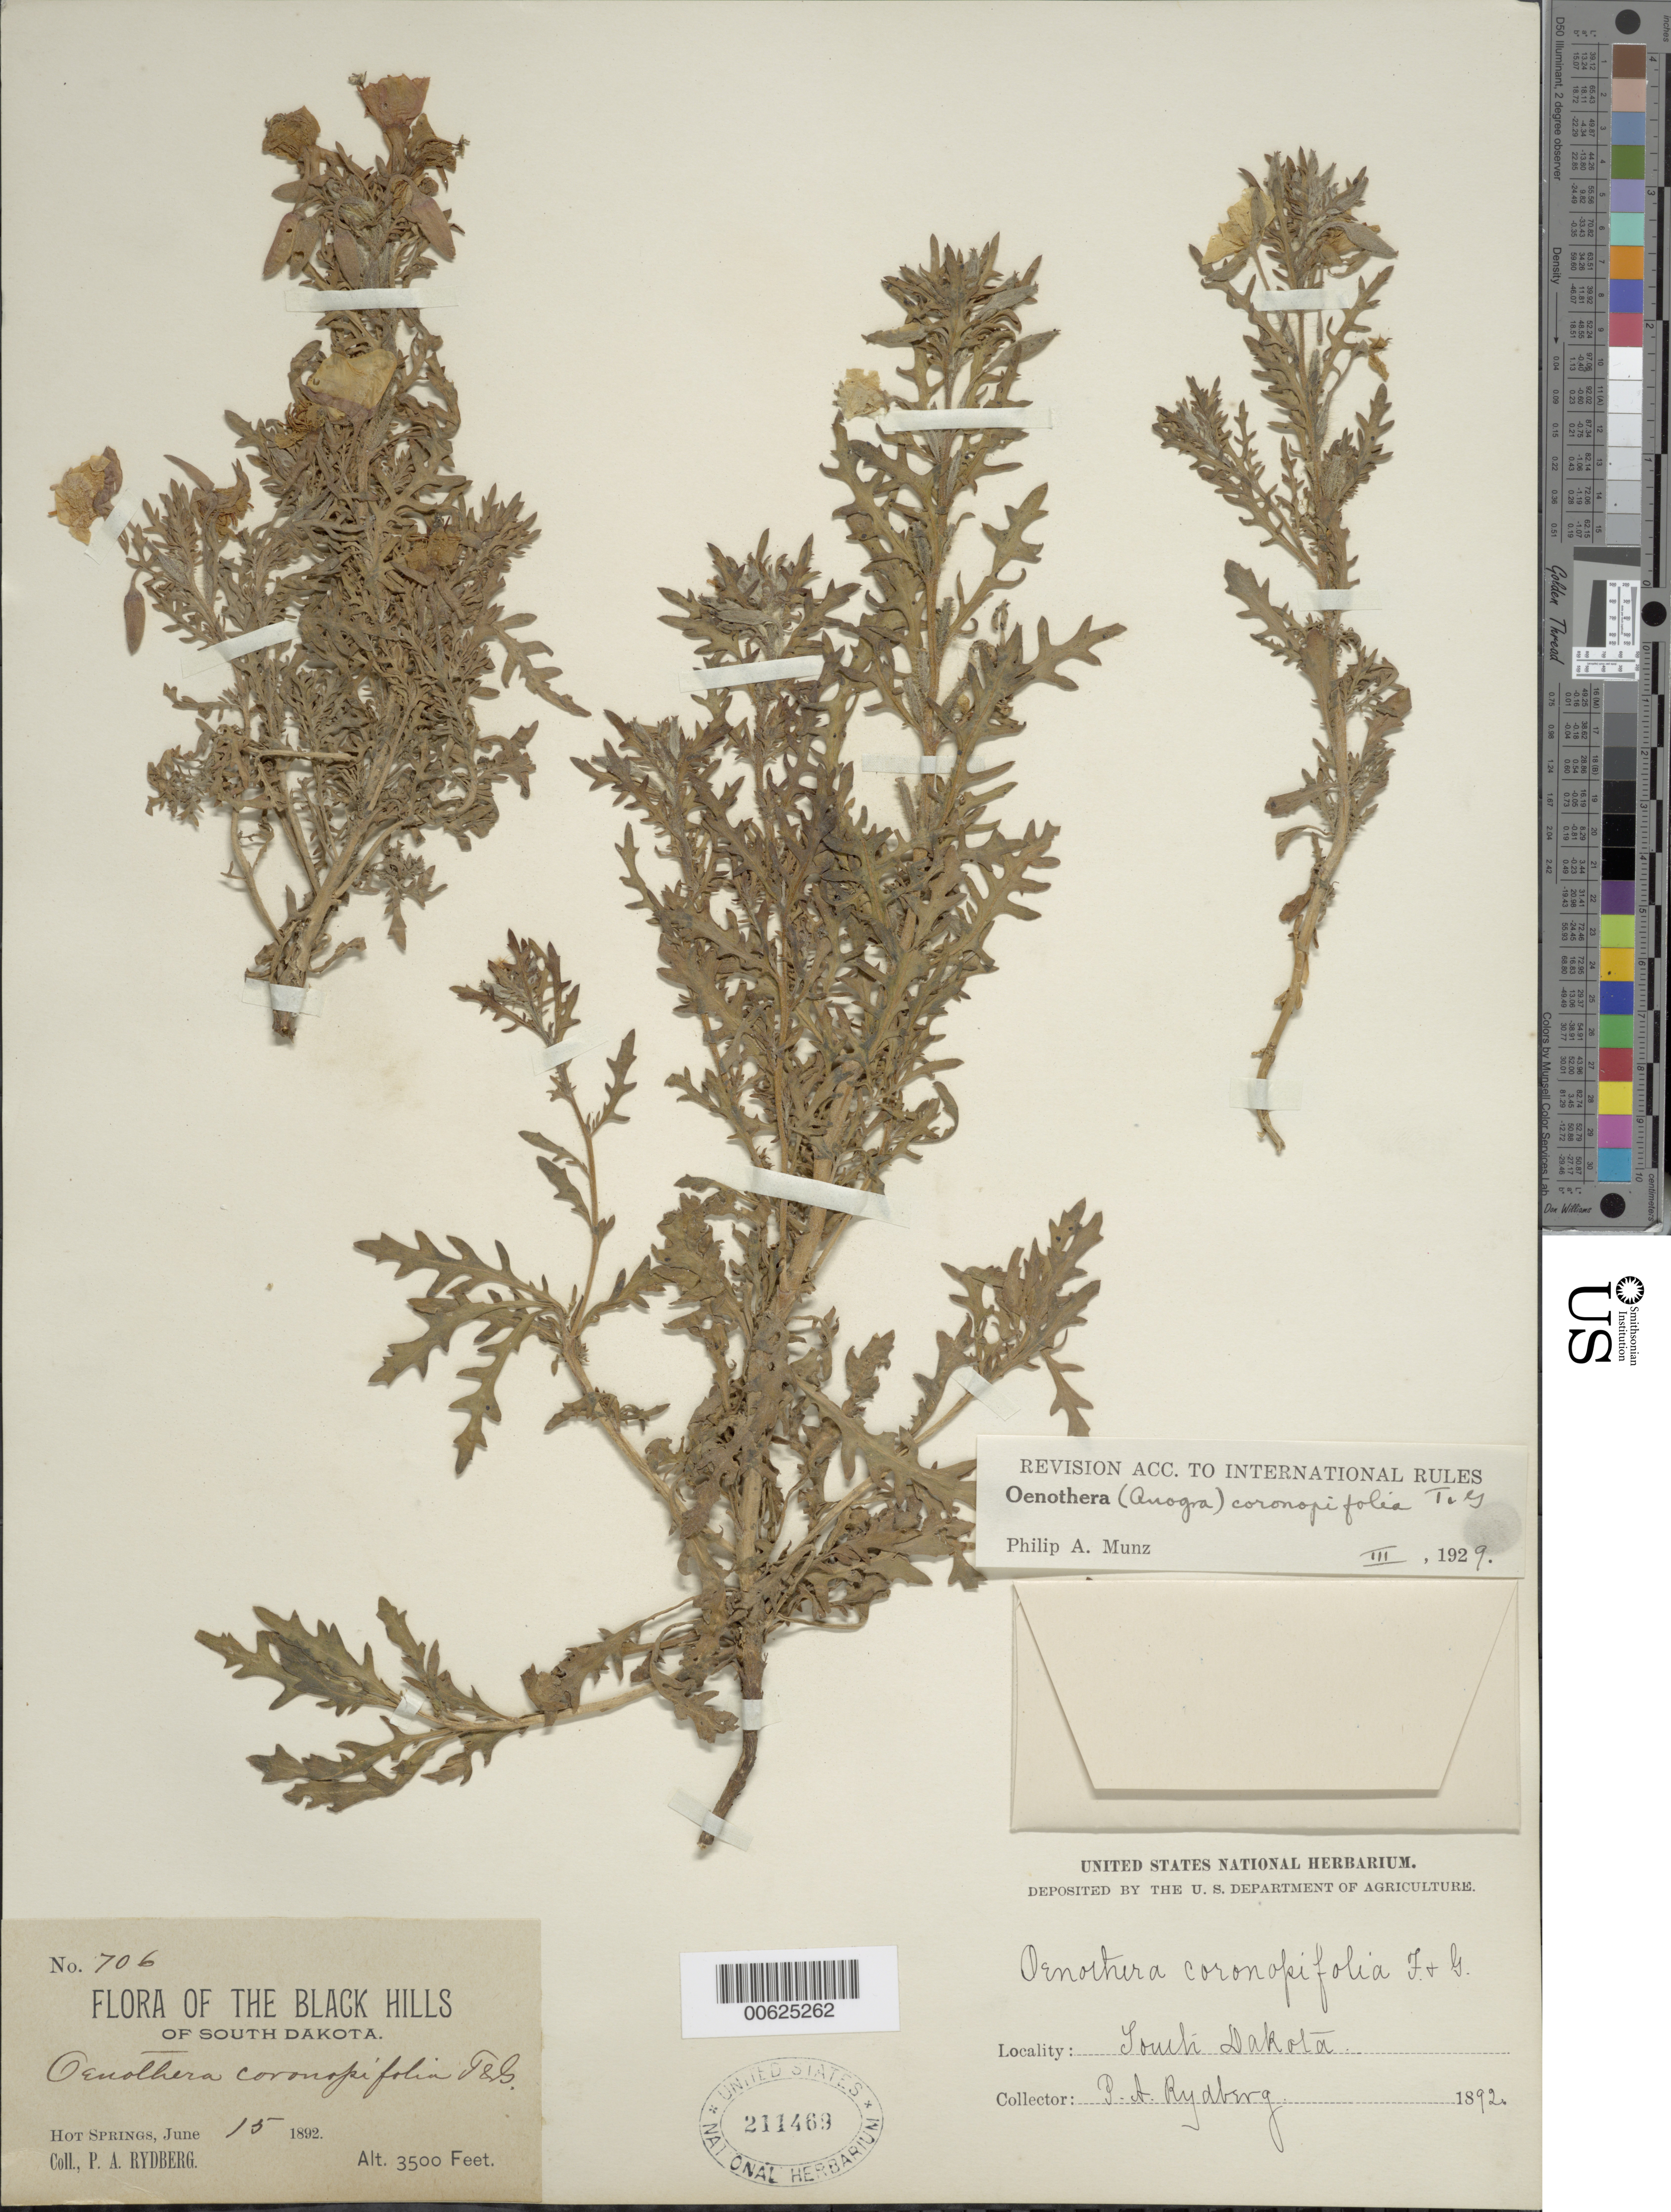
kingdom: Plantae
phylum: Tracheophyta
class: Magnoliopsida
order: Myrtales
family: Onagraceae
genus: Oenothera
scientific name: Oenothera coronopifolia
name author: Torr. & A. Gray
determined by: Munz, Philip A.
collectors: P. A. Rydberg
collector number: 706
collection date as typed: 15 Jun 1892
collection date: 1892-06-15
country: United States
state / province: South Dakota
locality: Blackhills, Hot Springs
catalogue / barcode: US 211469